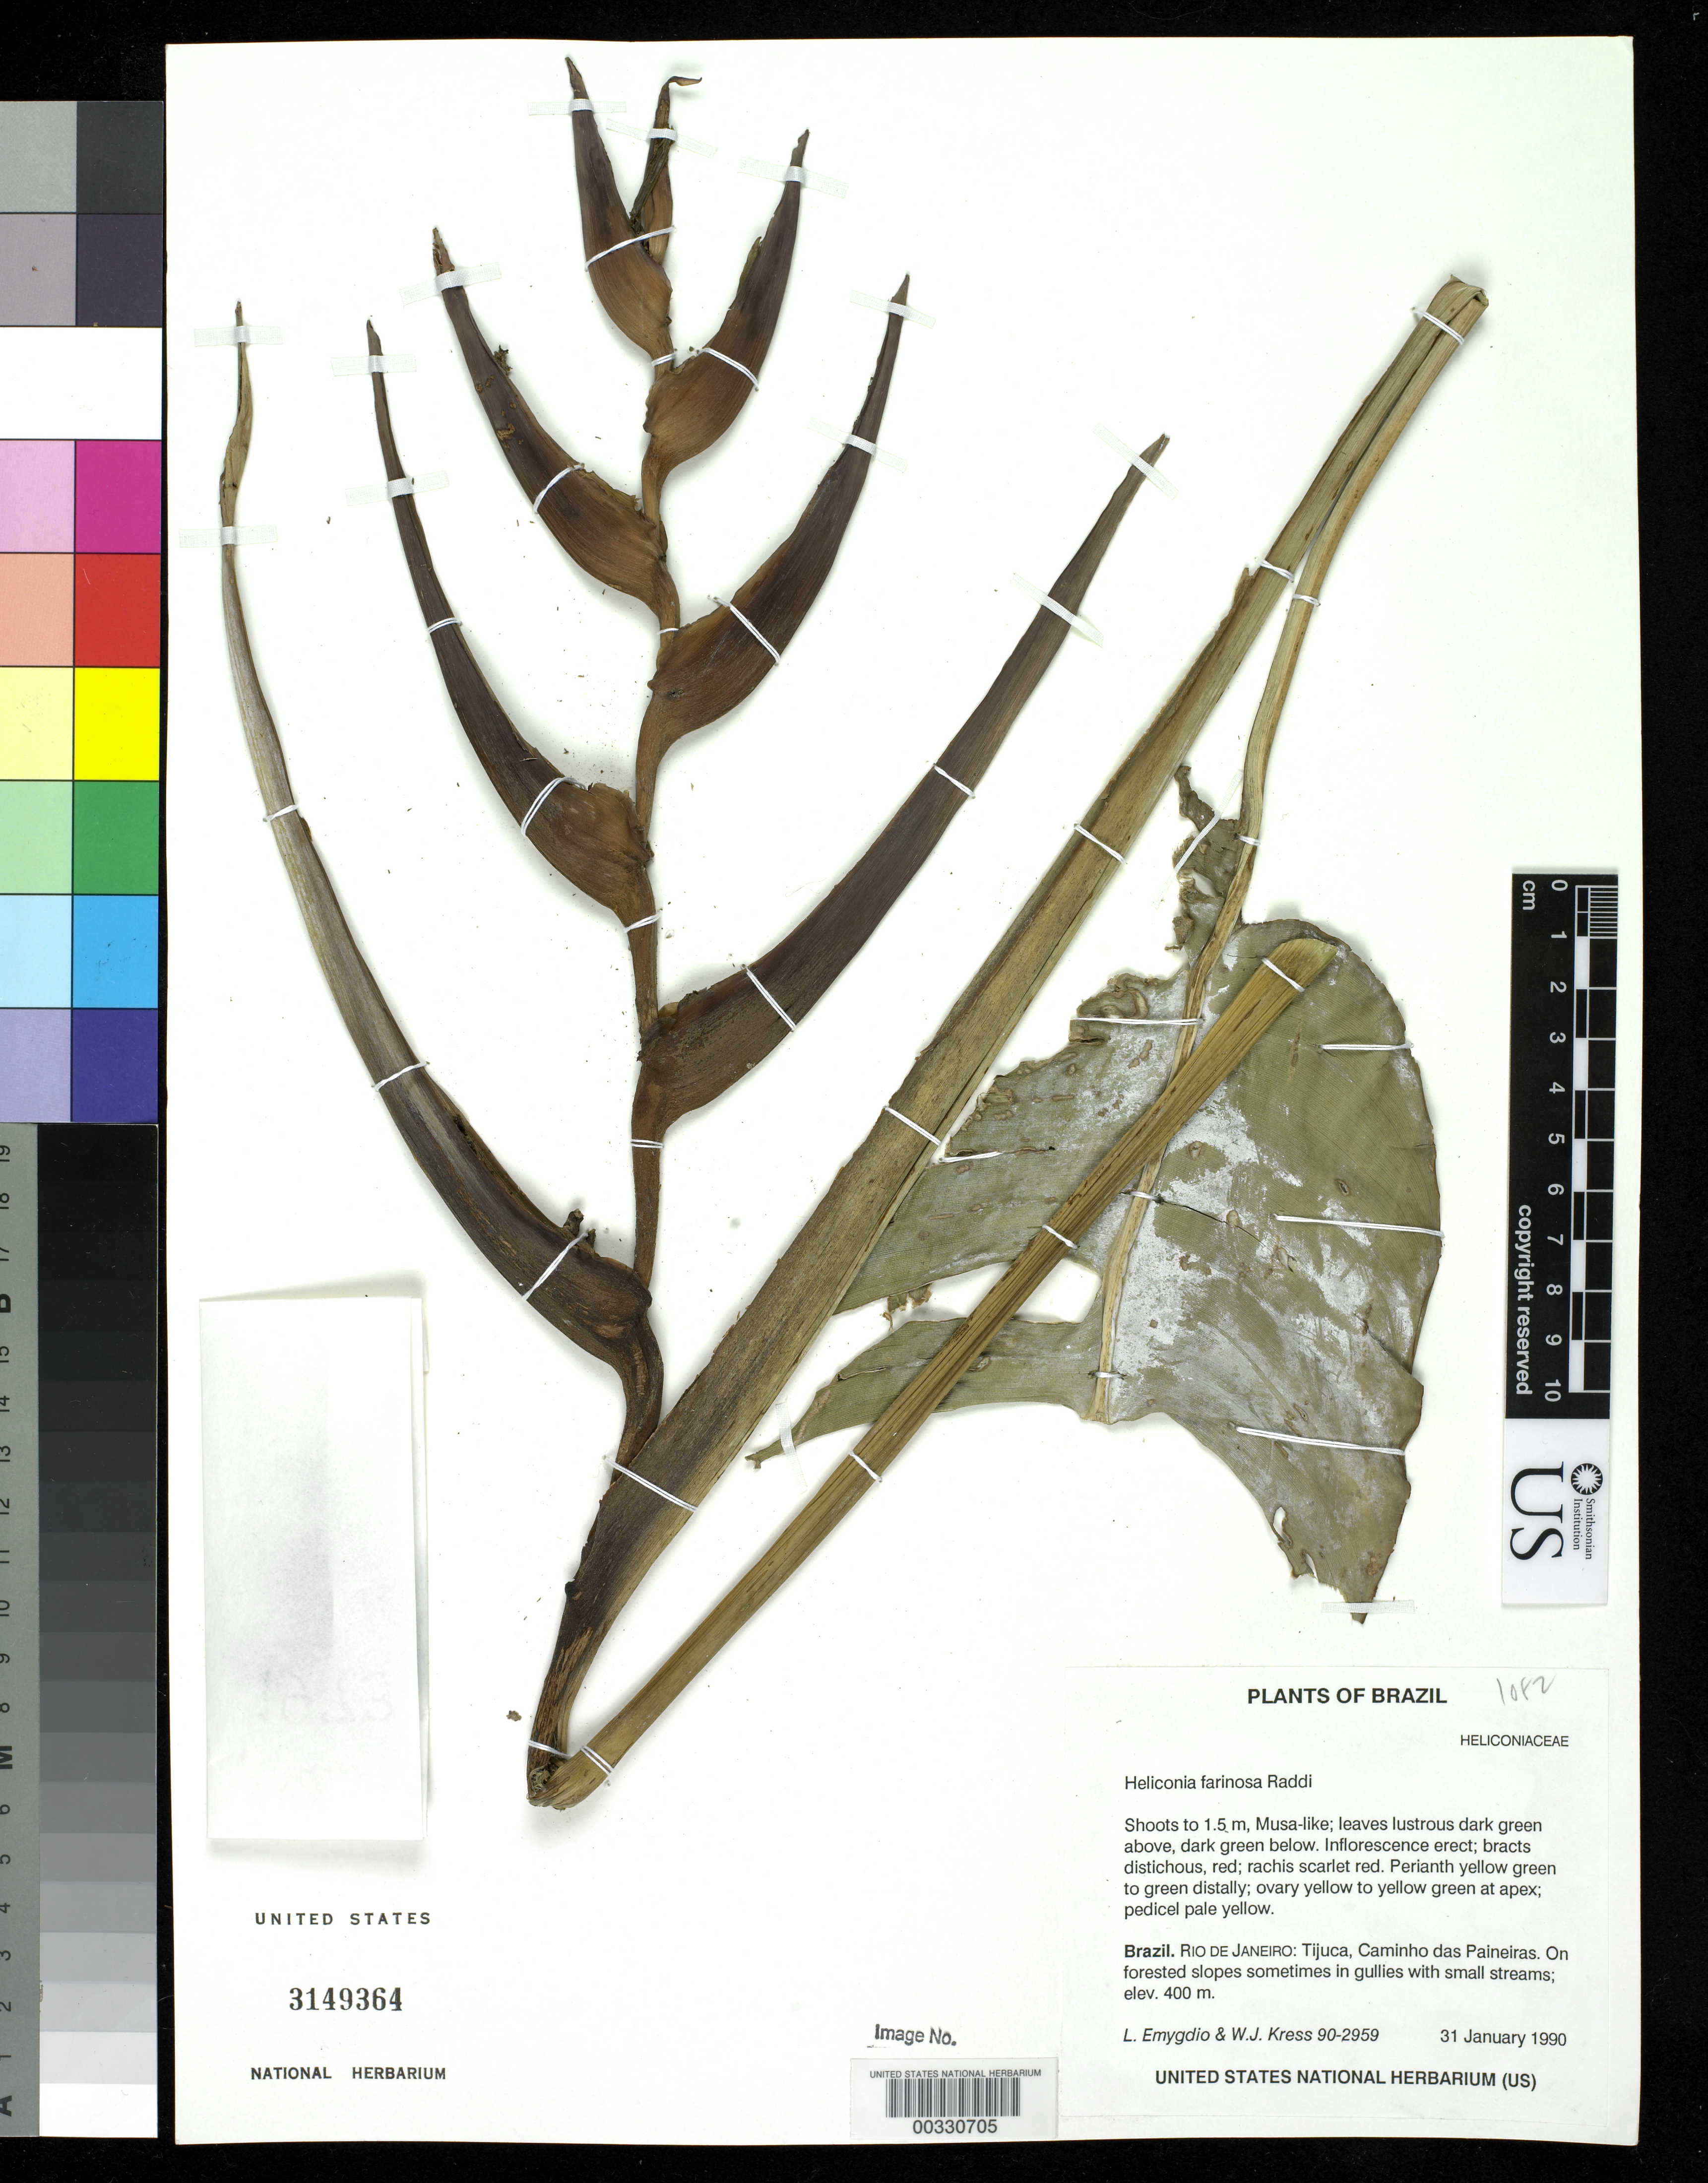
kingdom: Plantae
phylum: Tracheophyta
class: Liliopsida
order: Zingiberales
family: Heliconiaceae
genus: Heliconia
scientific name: Heliconia farinosa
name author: Raddi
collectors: L. Emygdio de Mello Filho & W. J. Kress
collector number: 90-2959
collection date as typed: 31 Jan 1990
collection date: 1990-01-31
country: Brazil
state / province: Rio de Janeiro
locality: Tijuca, road from paineiras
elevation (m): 400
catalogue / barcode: US 3149364